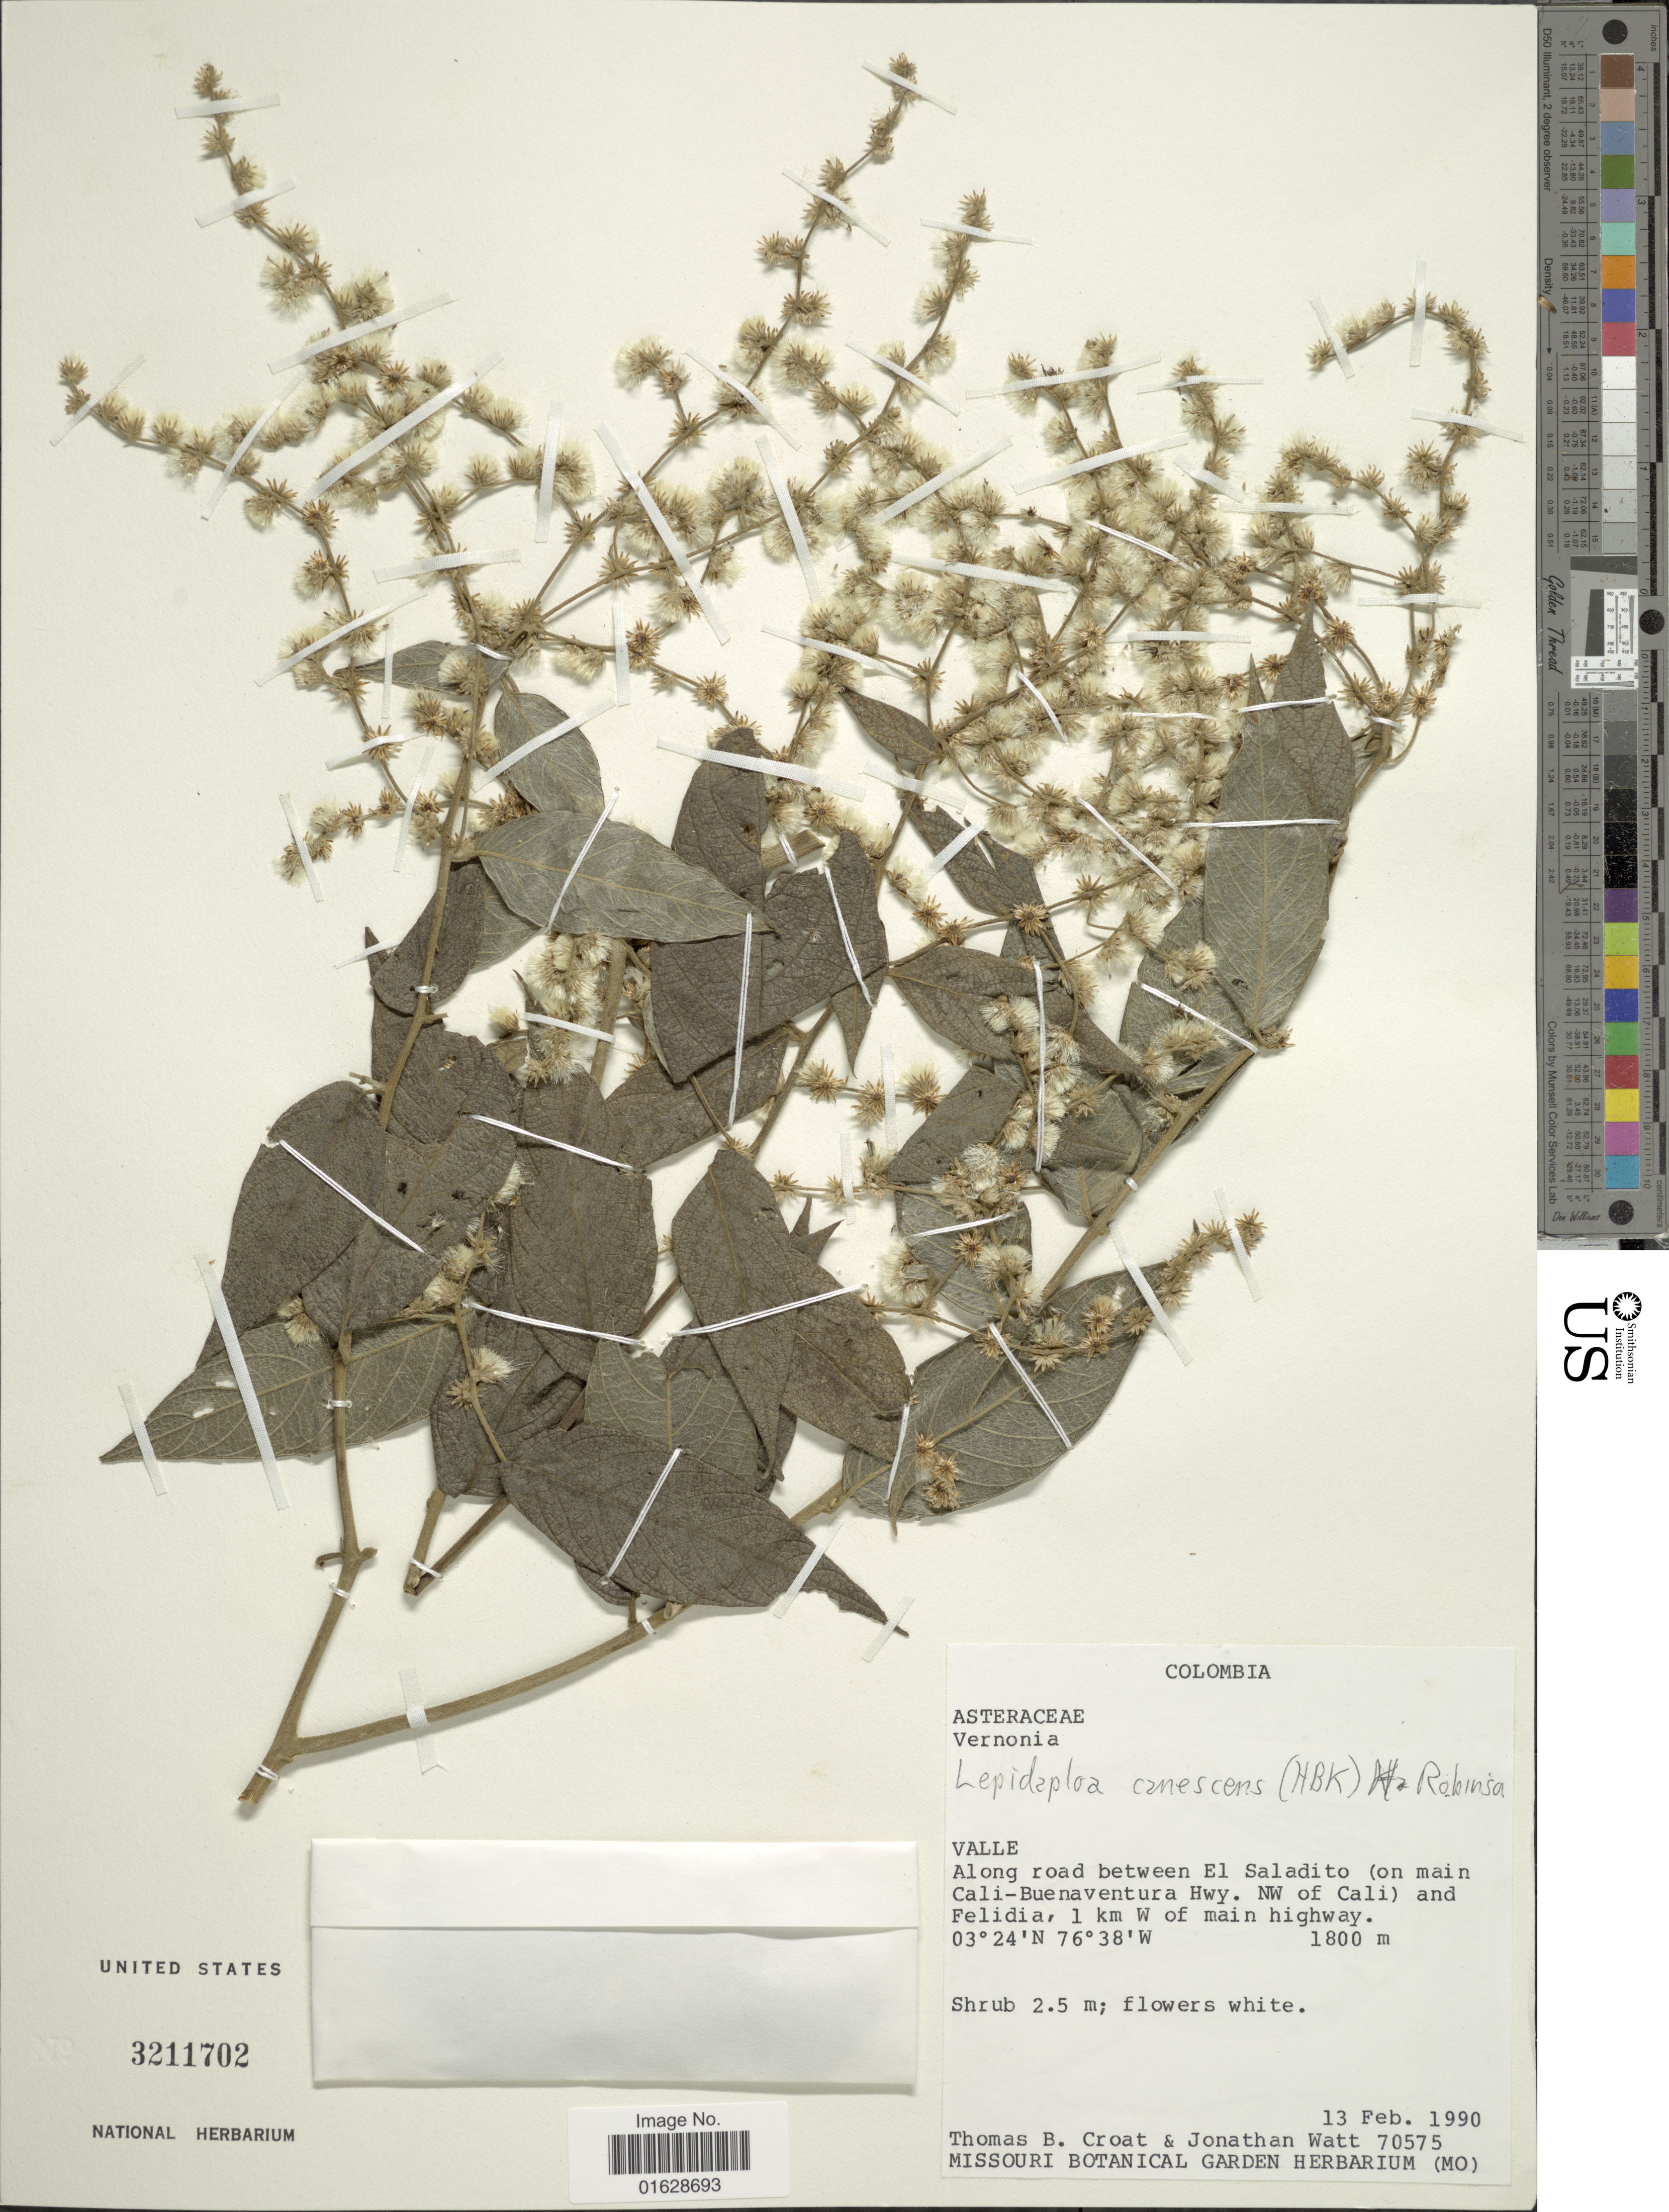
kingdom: Plantae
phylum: Tracheophyta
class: Magnoliopsida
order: Asterales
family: Asteraceae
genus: Lepidaploa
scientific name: Lepidaploa canescens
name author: (Kunth) H. Rob.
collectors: T. B. Croat & J. Watt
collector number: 70575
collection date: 1990-02-13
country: Colombia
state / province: Valle del Cauca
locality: Colombia. Valle. Along road between El Saladito (on main Cali-Buenaventura Hwy. NW of Cali) and Felidia, 1 km W of main highway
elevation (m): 1800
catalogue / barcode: US 3211702